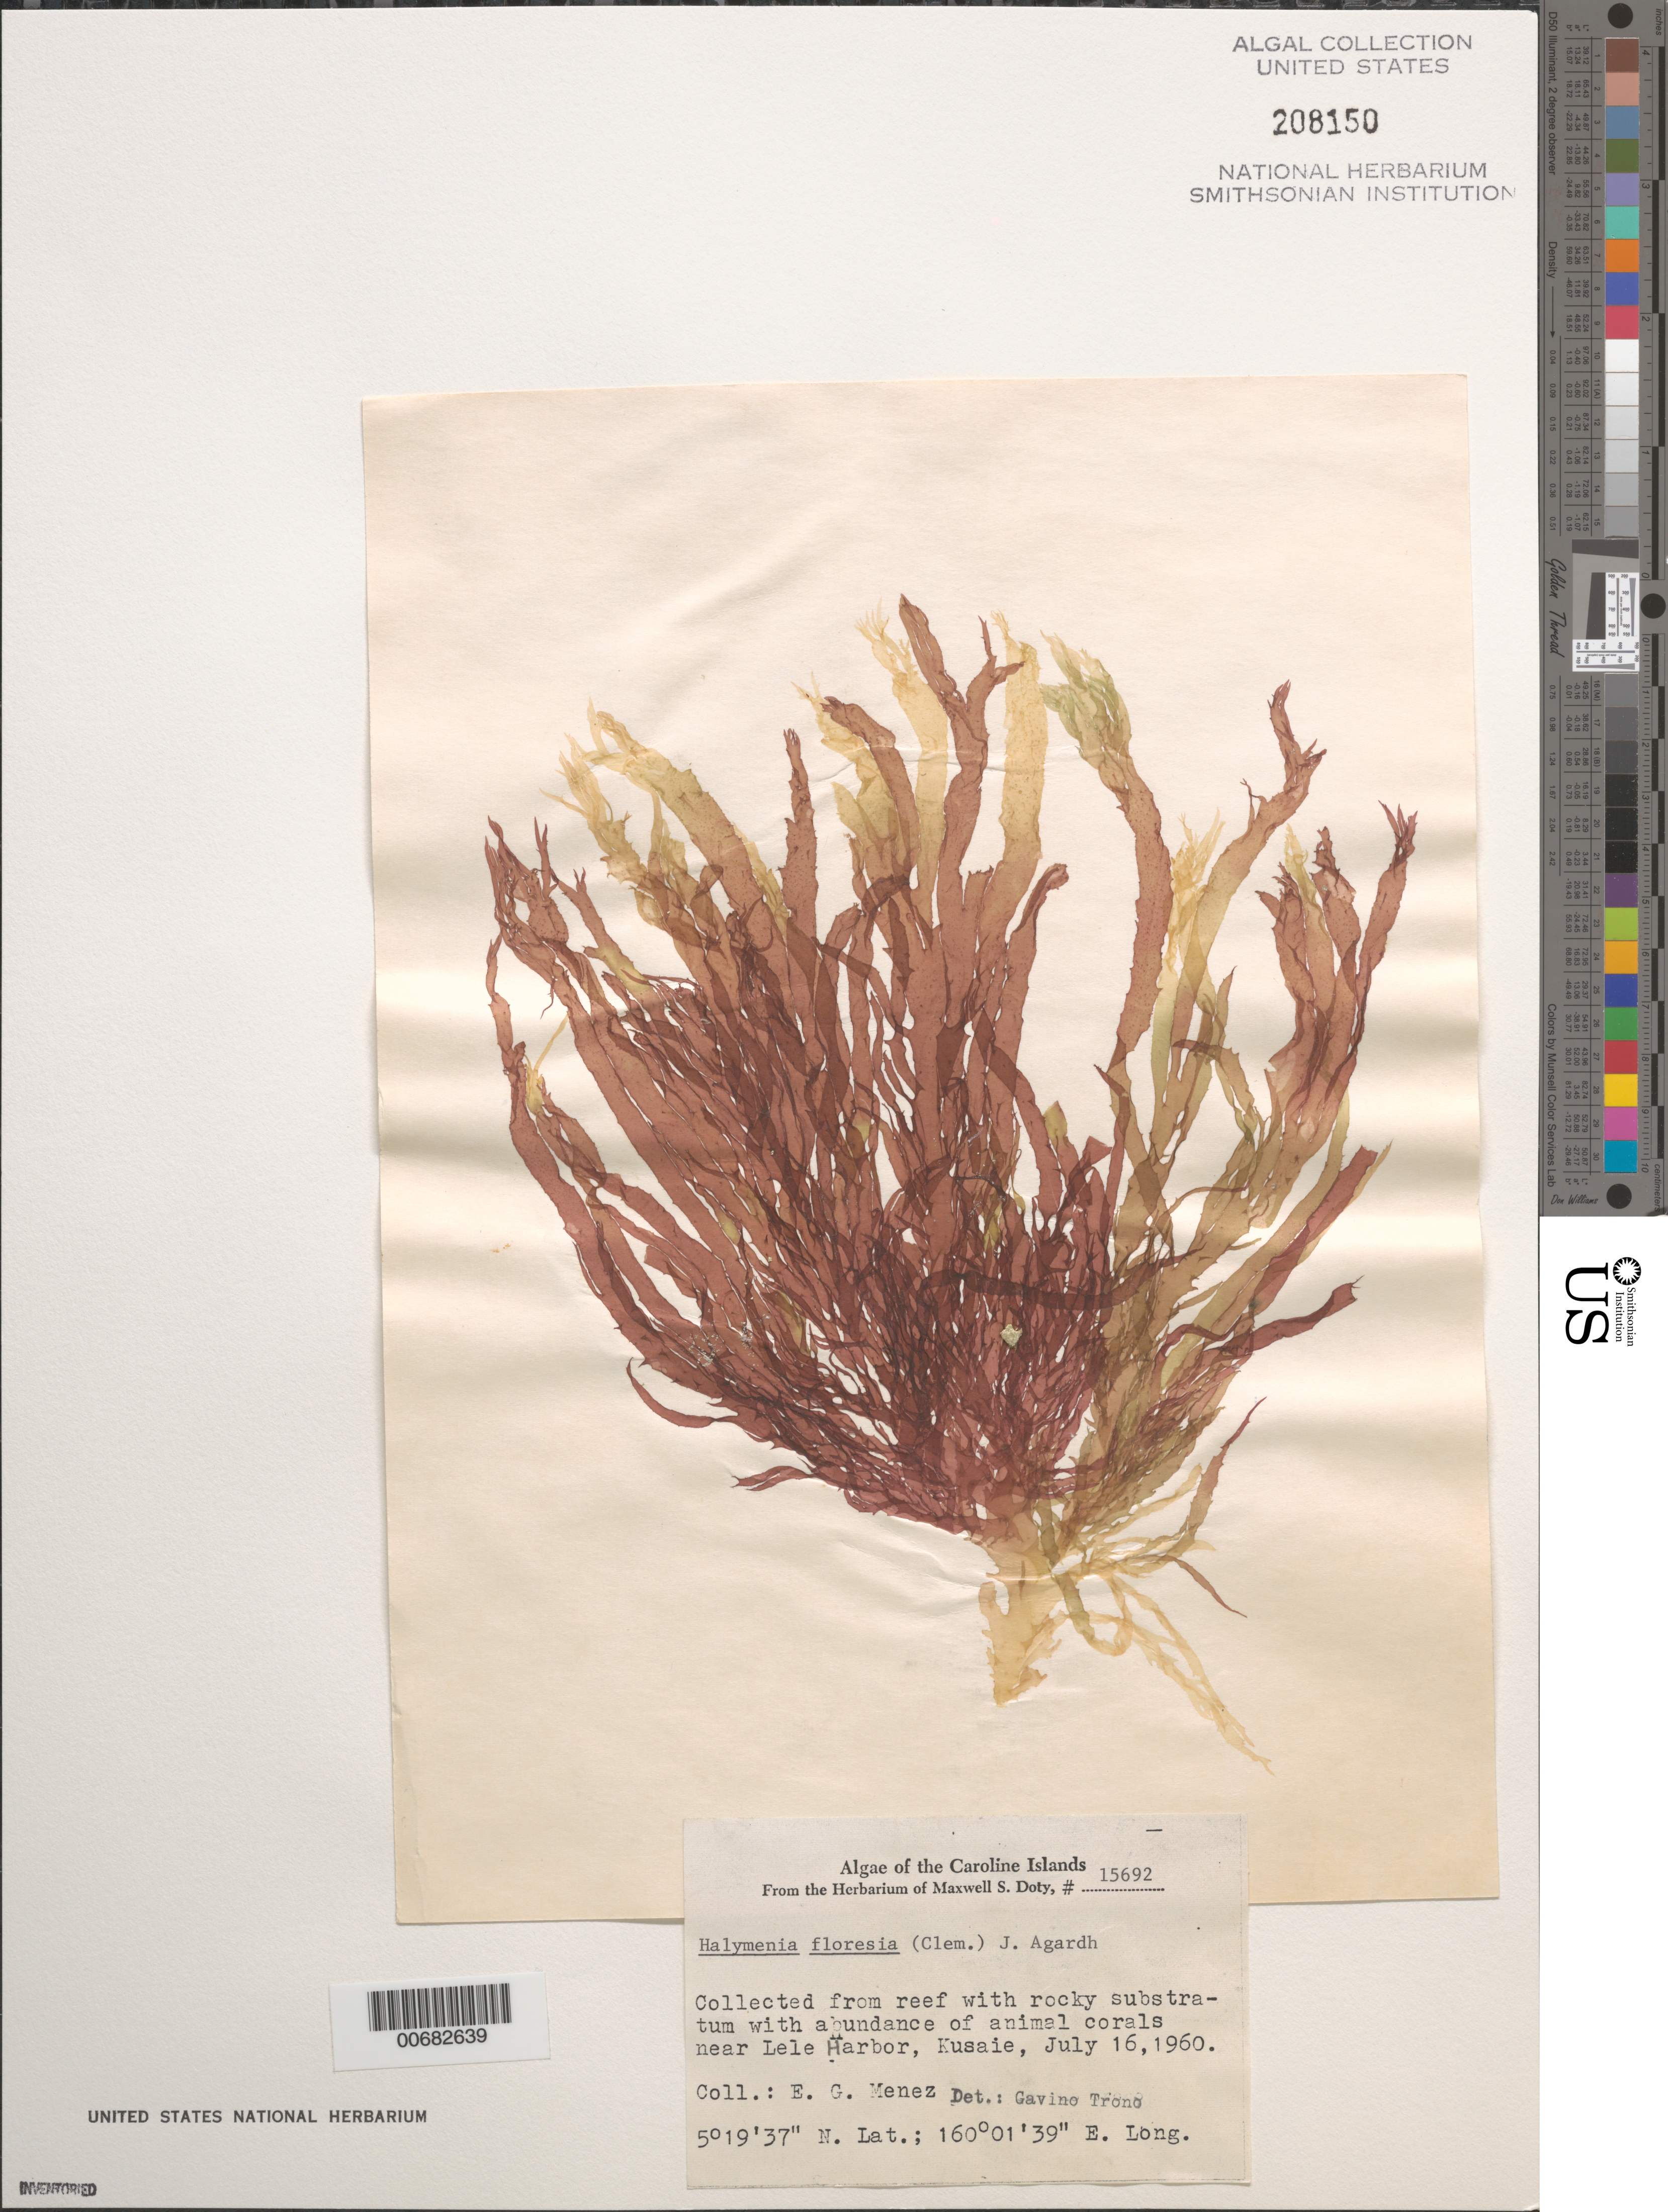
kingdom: Plantae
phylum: Rhodophyta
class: Florideophyceae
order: Halymeniales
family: Halymeniaceae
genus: Halymenia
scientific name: Halymenia floresii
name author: (Clemente) C. Agardh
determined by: Trono, Gavino C., Jr.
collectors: Meñez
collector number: MSD 15692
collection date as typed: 16 Jul 1960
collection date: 1960-07-16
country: Micronesia, Federated States of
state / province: Kosrae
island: Kosrae [Kusaie]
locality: Near Lele Harbor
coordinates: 5 19' 37" N. Lat., 160 01' 39" E. Long.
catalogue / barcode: US 208150